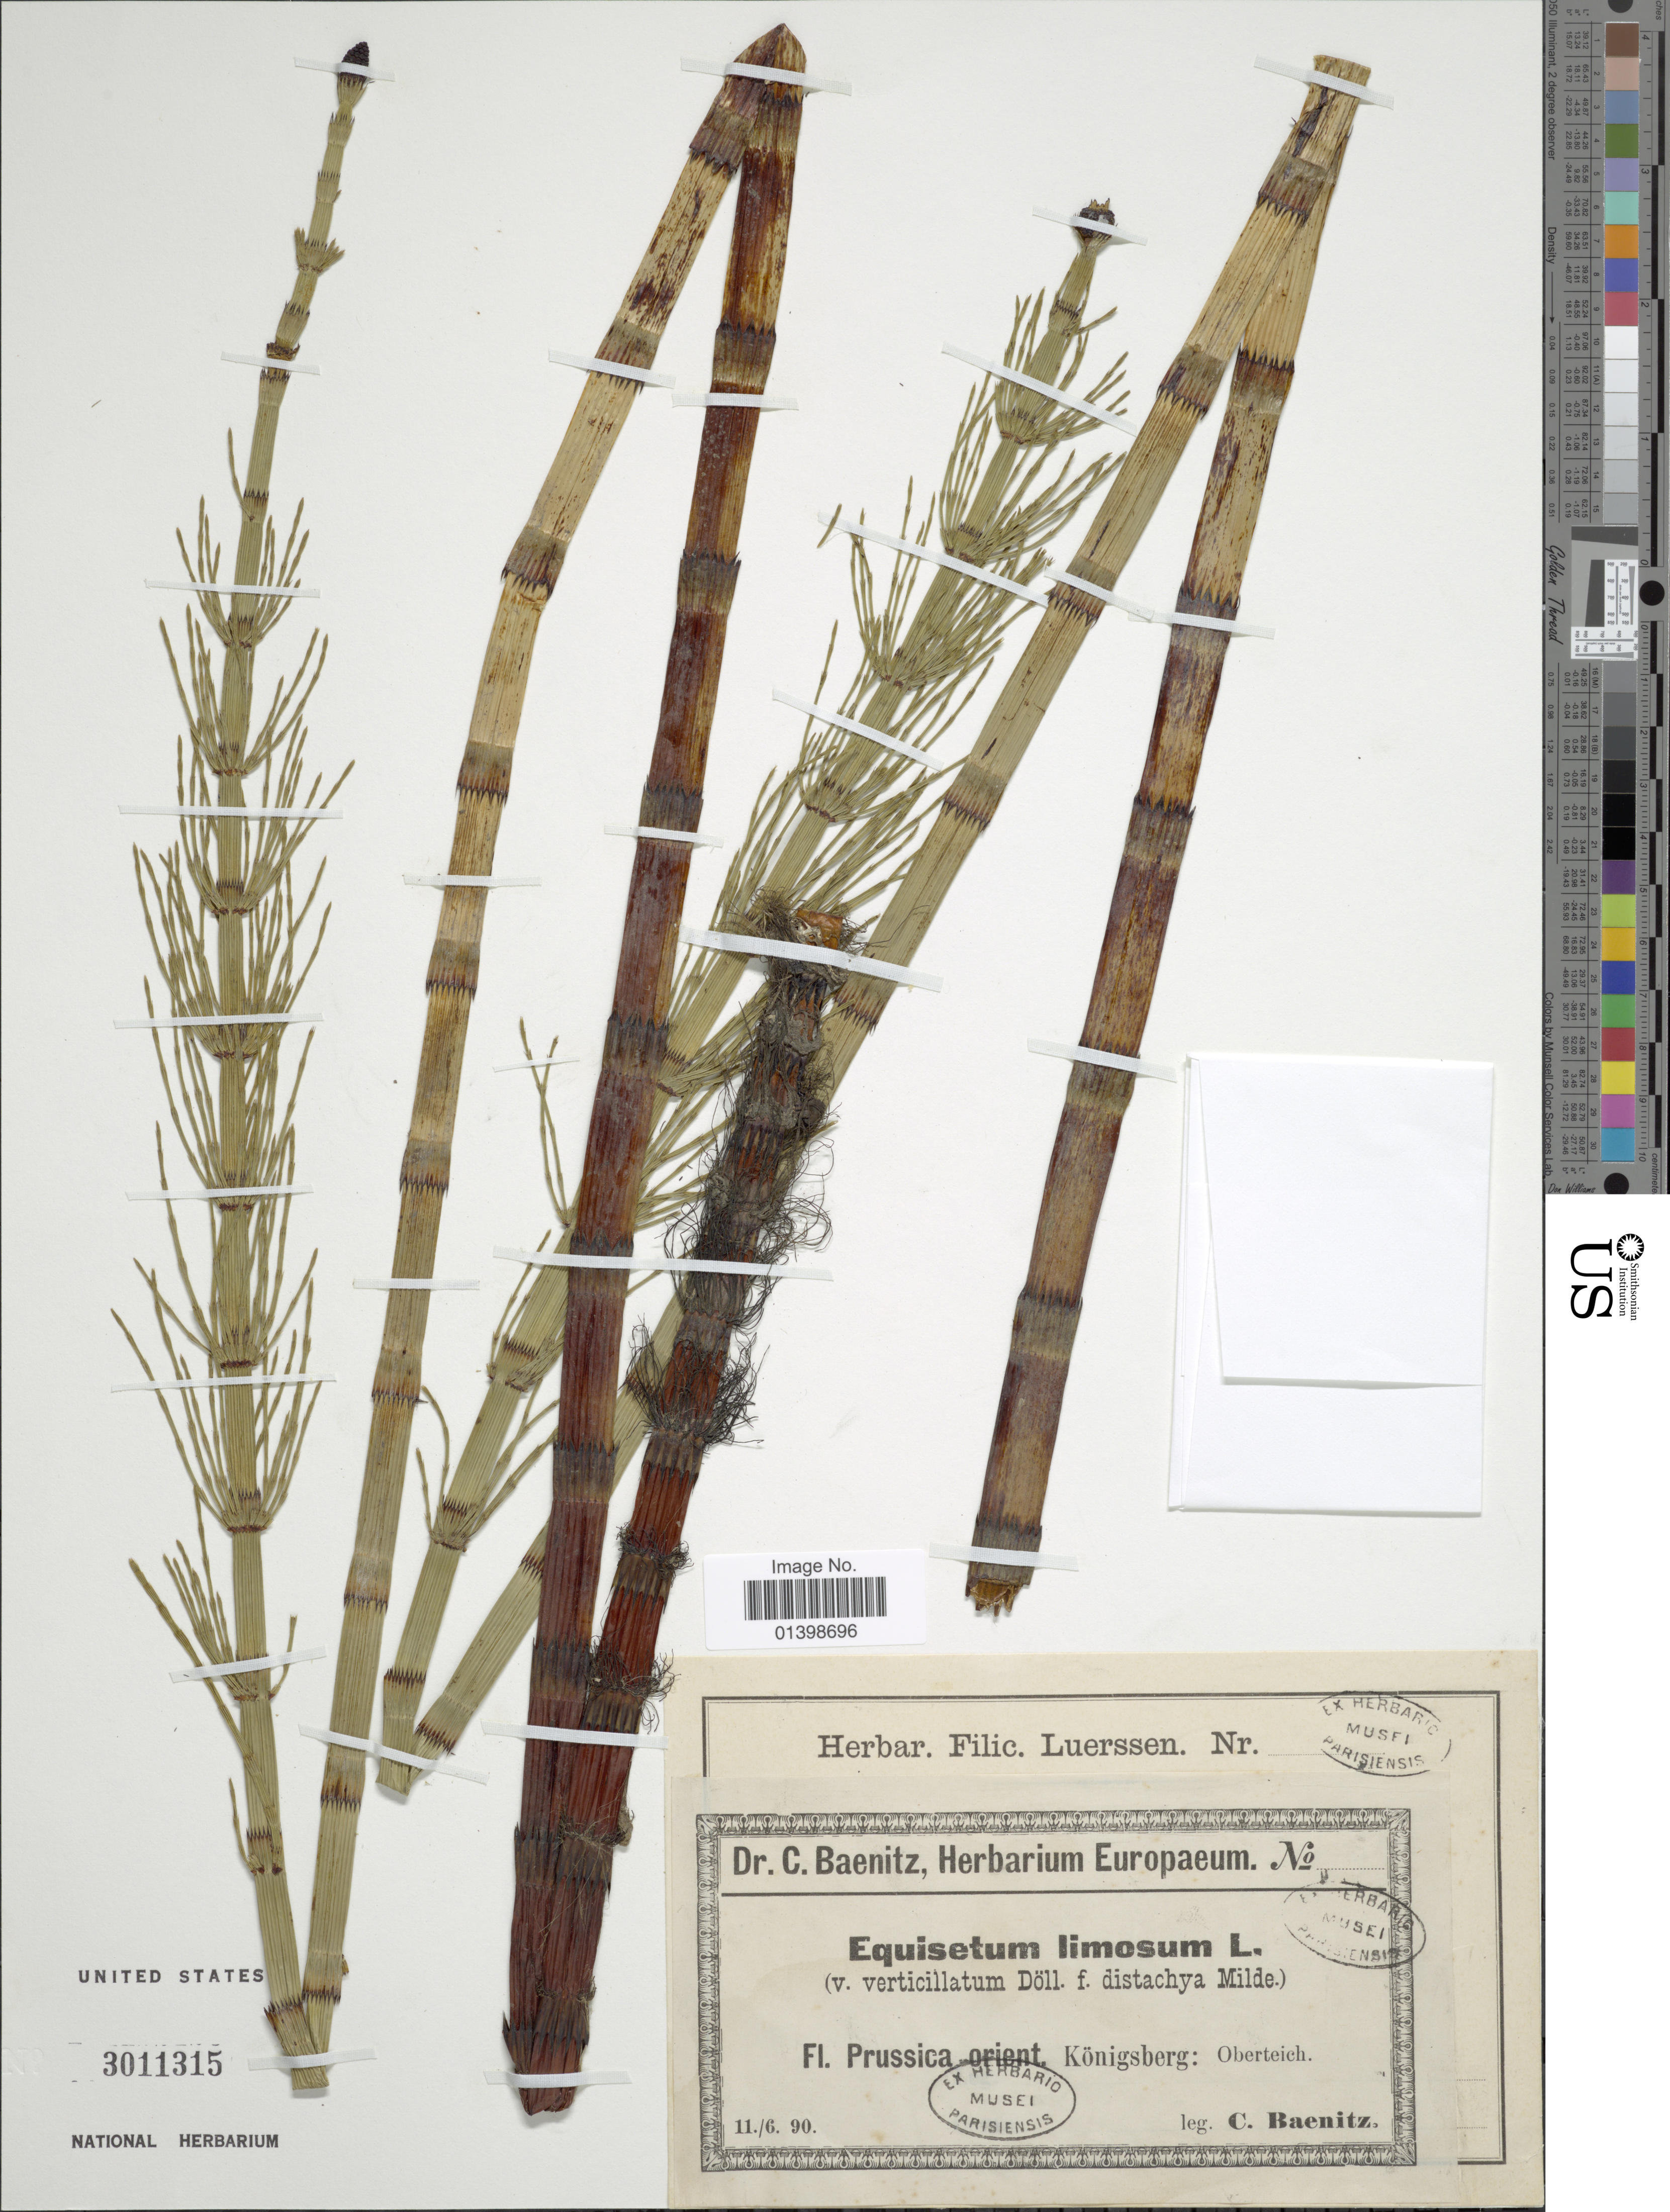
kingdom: Plantae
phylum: Tracheophyta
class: Polypodiopsida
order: Equisetales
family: Equisetaceae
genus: Equisetum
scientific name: Equisetum fluviatile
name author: L.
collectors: C. G. Baenitz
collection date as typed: Transcribed d/m/y: 11/6/90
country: Russian Federation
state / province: Kaliningrad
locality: Prussica orient. Königsberg: Oberteich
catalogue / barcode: US 3011315